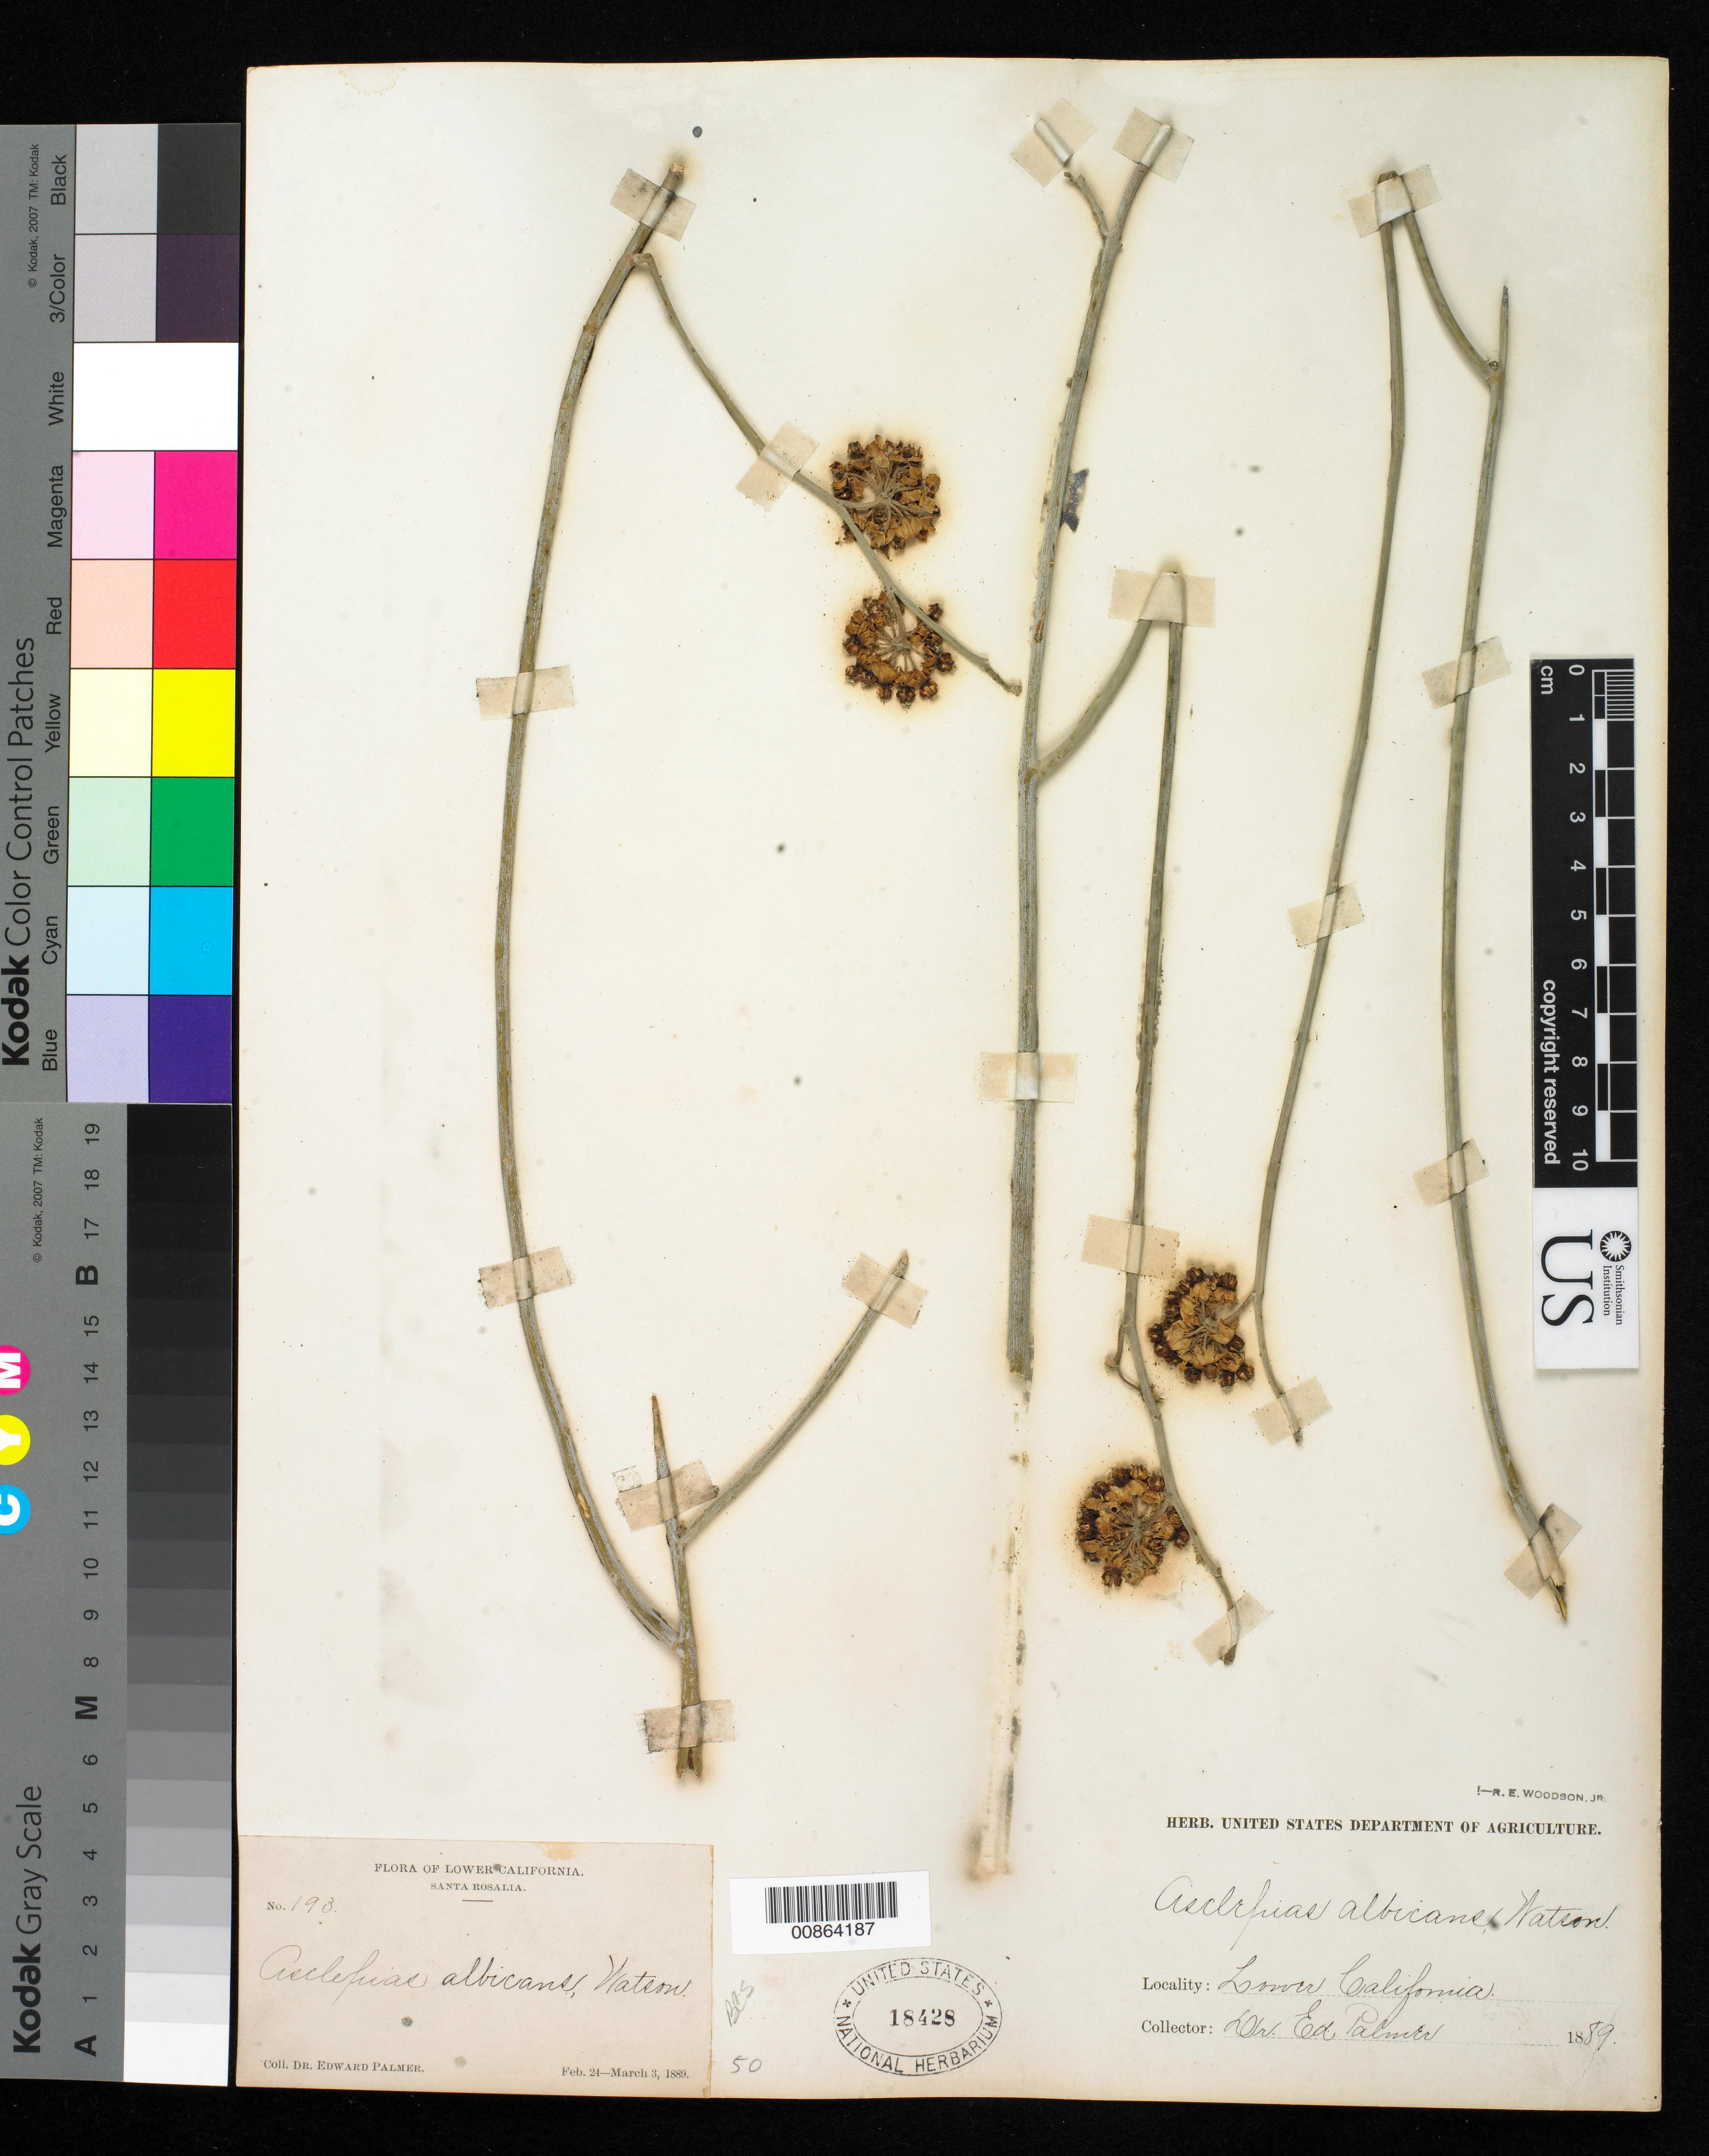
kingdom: Plantae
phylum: Tracheophyta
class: Magnoliopsida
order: Gentianales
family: Apocynaceae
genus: Asclepias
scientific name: Asclepias albicans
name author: S. Watson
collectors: E. Palmer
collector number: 193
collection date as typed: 24 Feb 1889 to 03 Mar 1889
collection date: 1889-02-24/1889-03-03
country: Mexico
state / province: Baja California Sur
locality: Santa Rosalia, Baja California Sur.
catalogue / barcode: US 18428